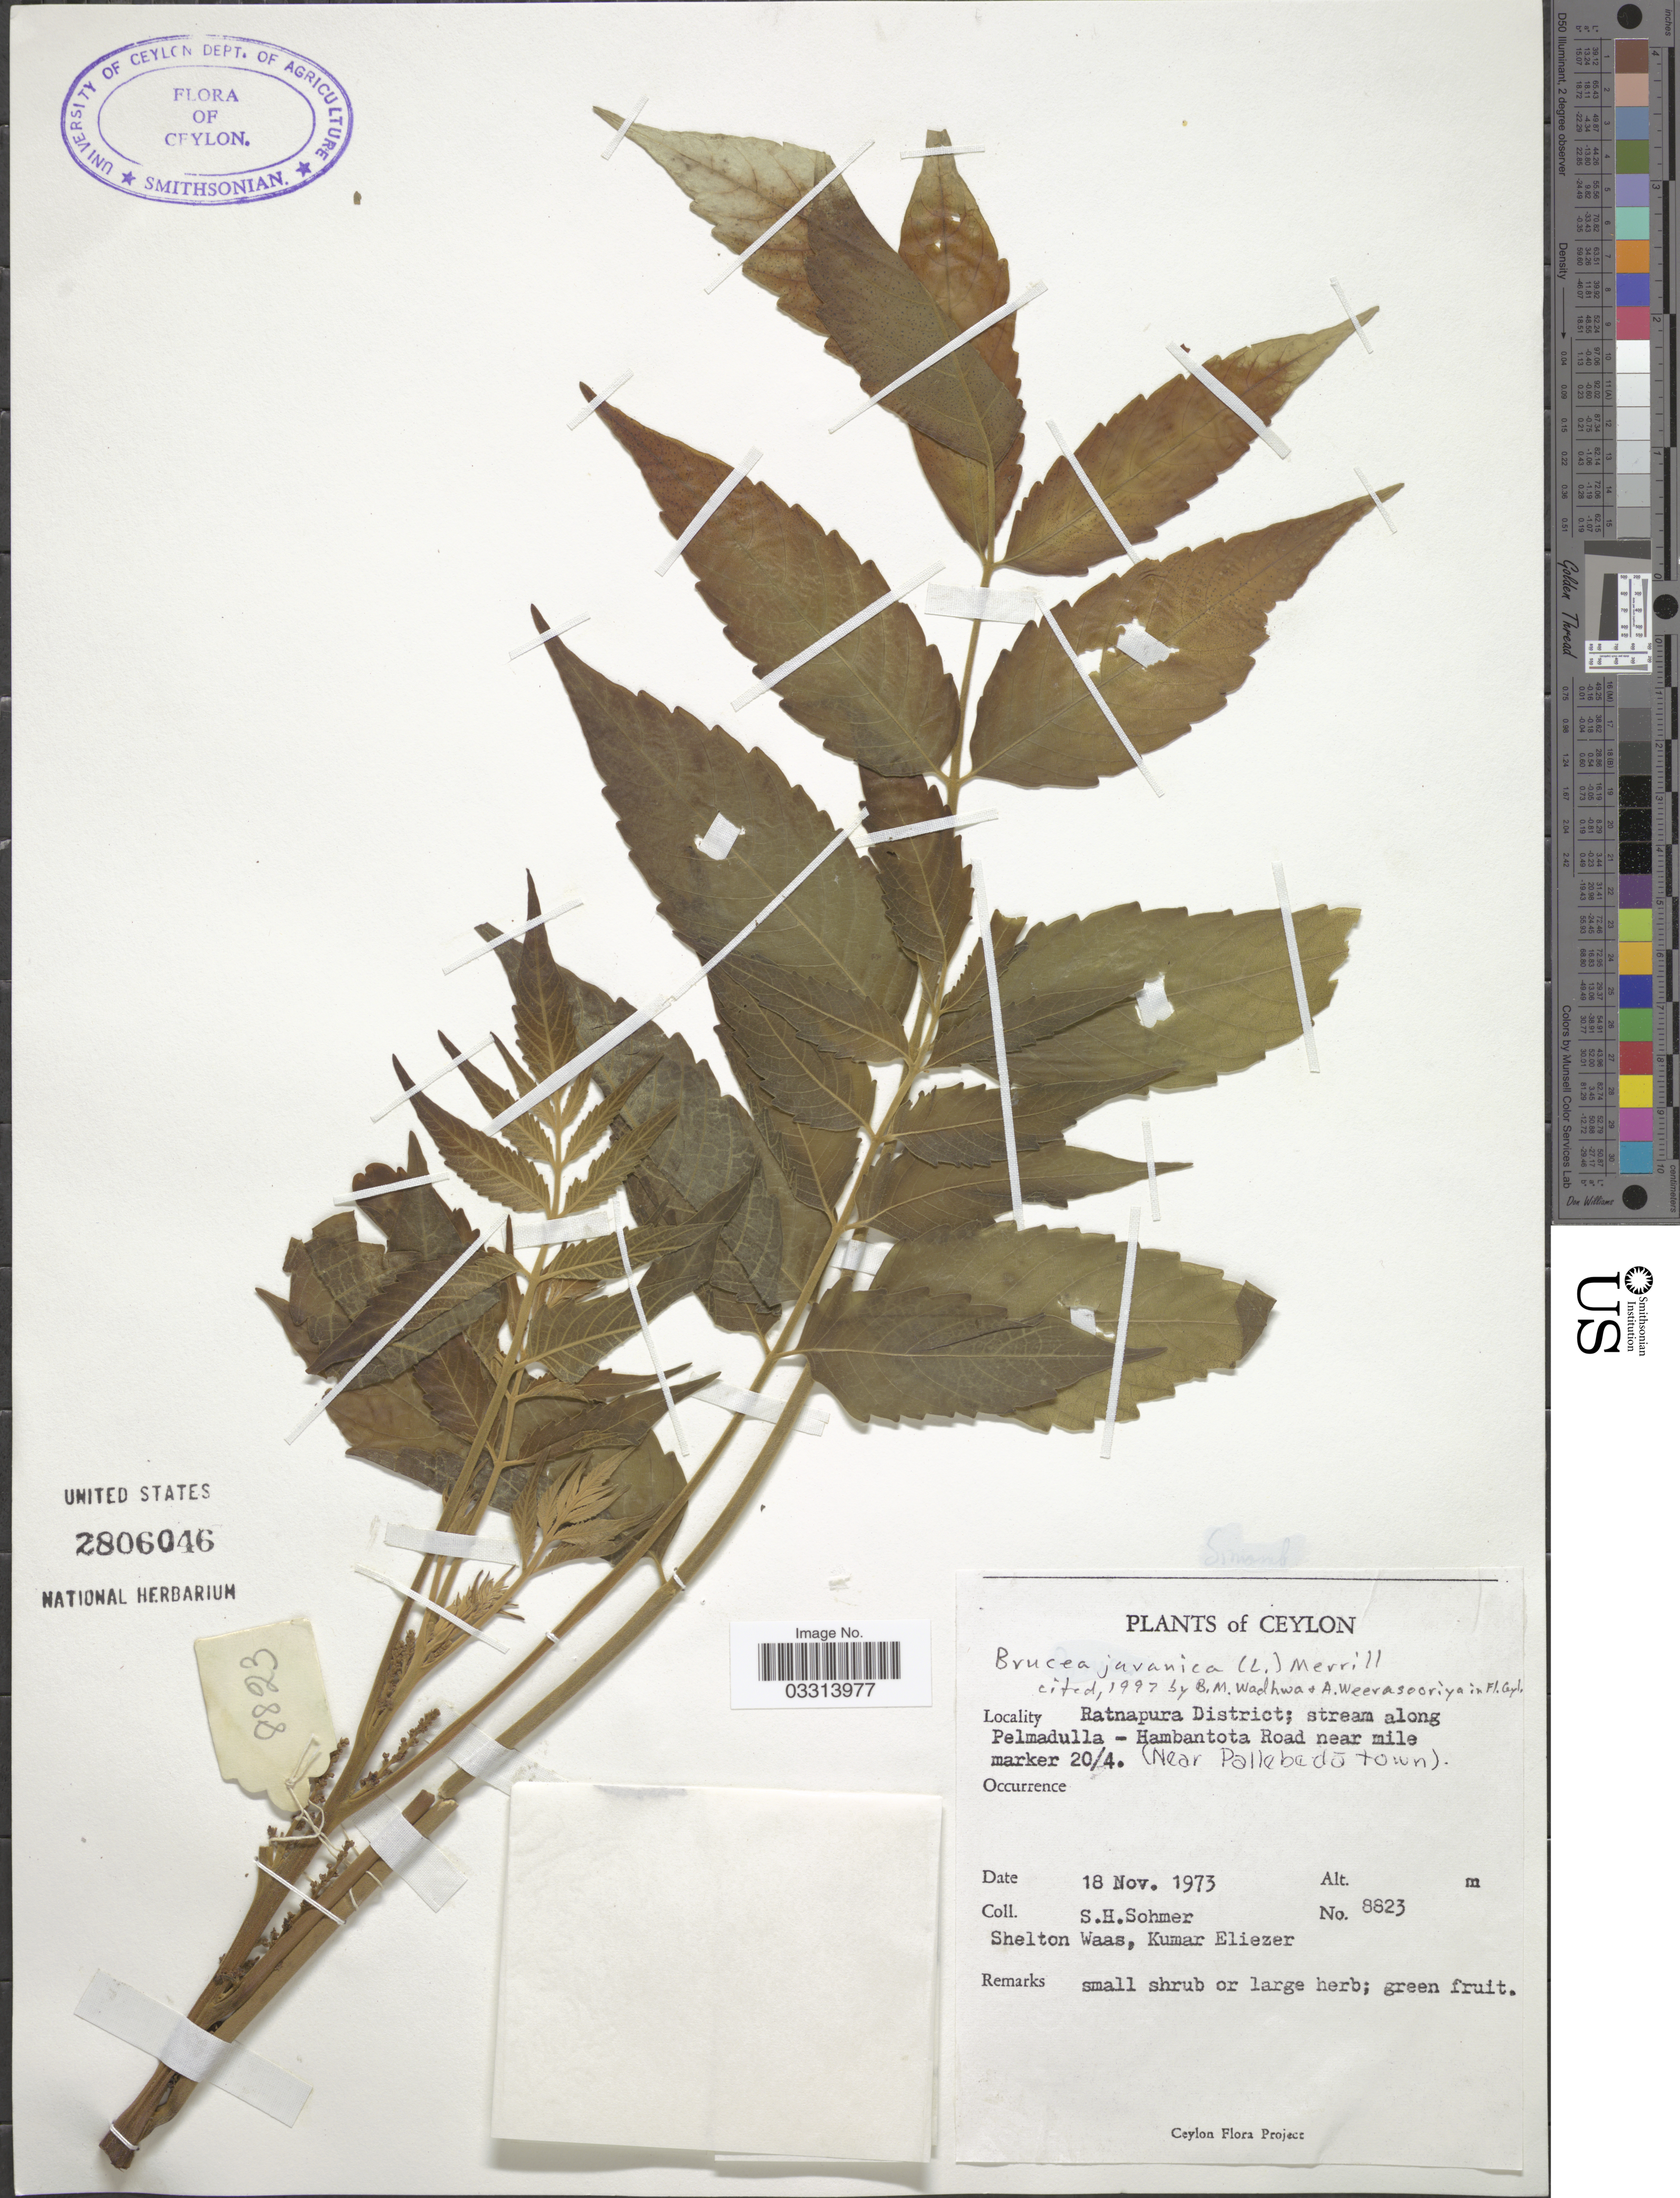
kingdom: Plantae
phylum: Tracheophyta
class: Magnoliopsida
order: Sapindales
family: Simaroubaceae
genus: Brucea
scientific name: Brucea javanica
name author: (L.) Merr.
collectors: S. H. Sohmer, S. Waas & K. Eliezer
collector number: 8823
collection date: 1973-11-18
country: Sri Lanka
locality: Ceylon. Ratnapura District; stream along Pelmadulla - Hambantota Road near mile marker 20/4. (Near Pallebeda town).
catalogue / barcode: US 2806046